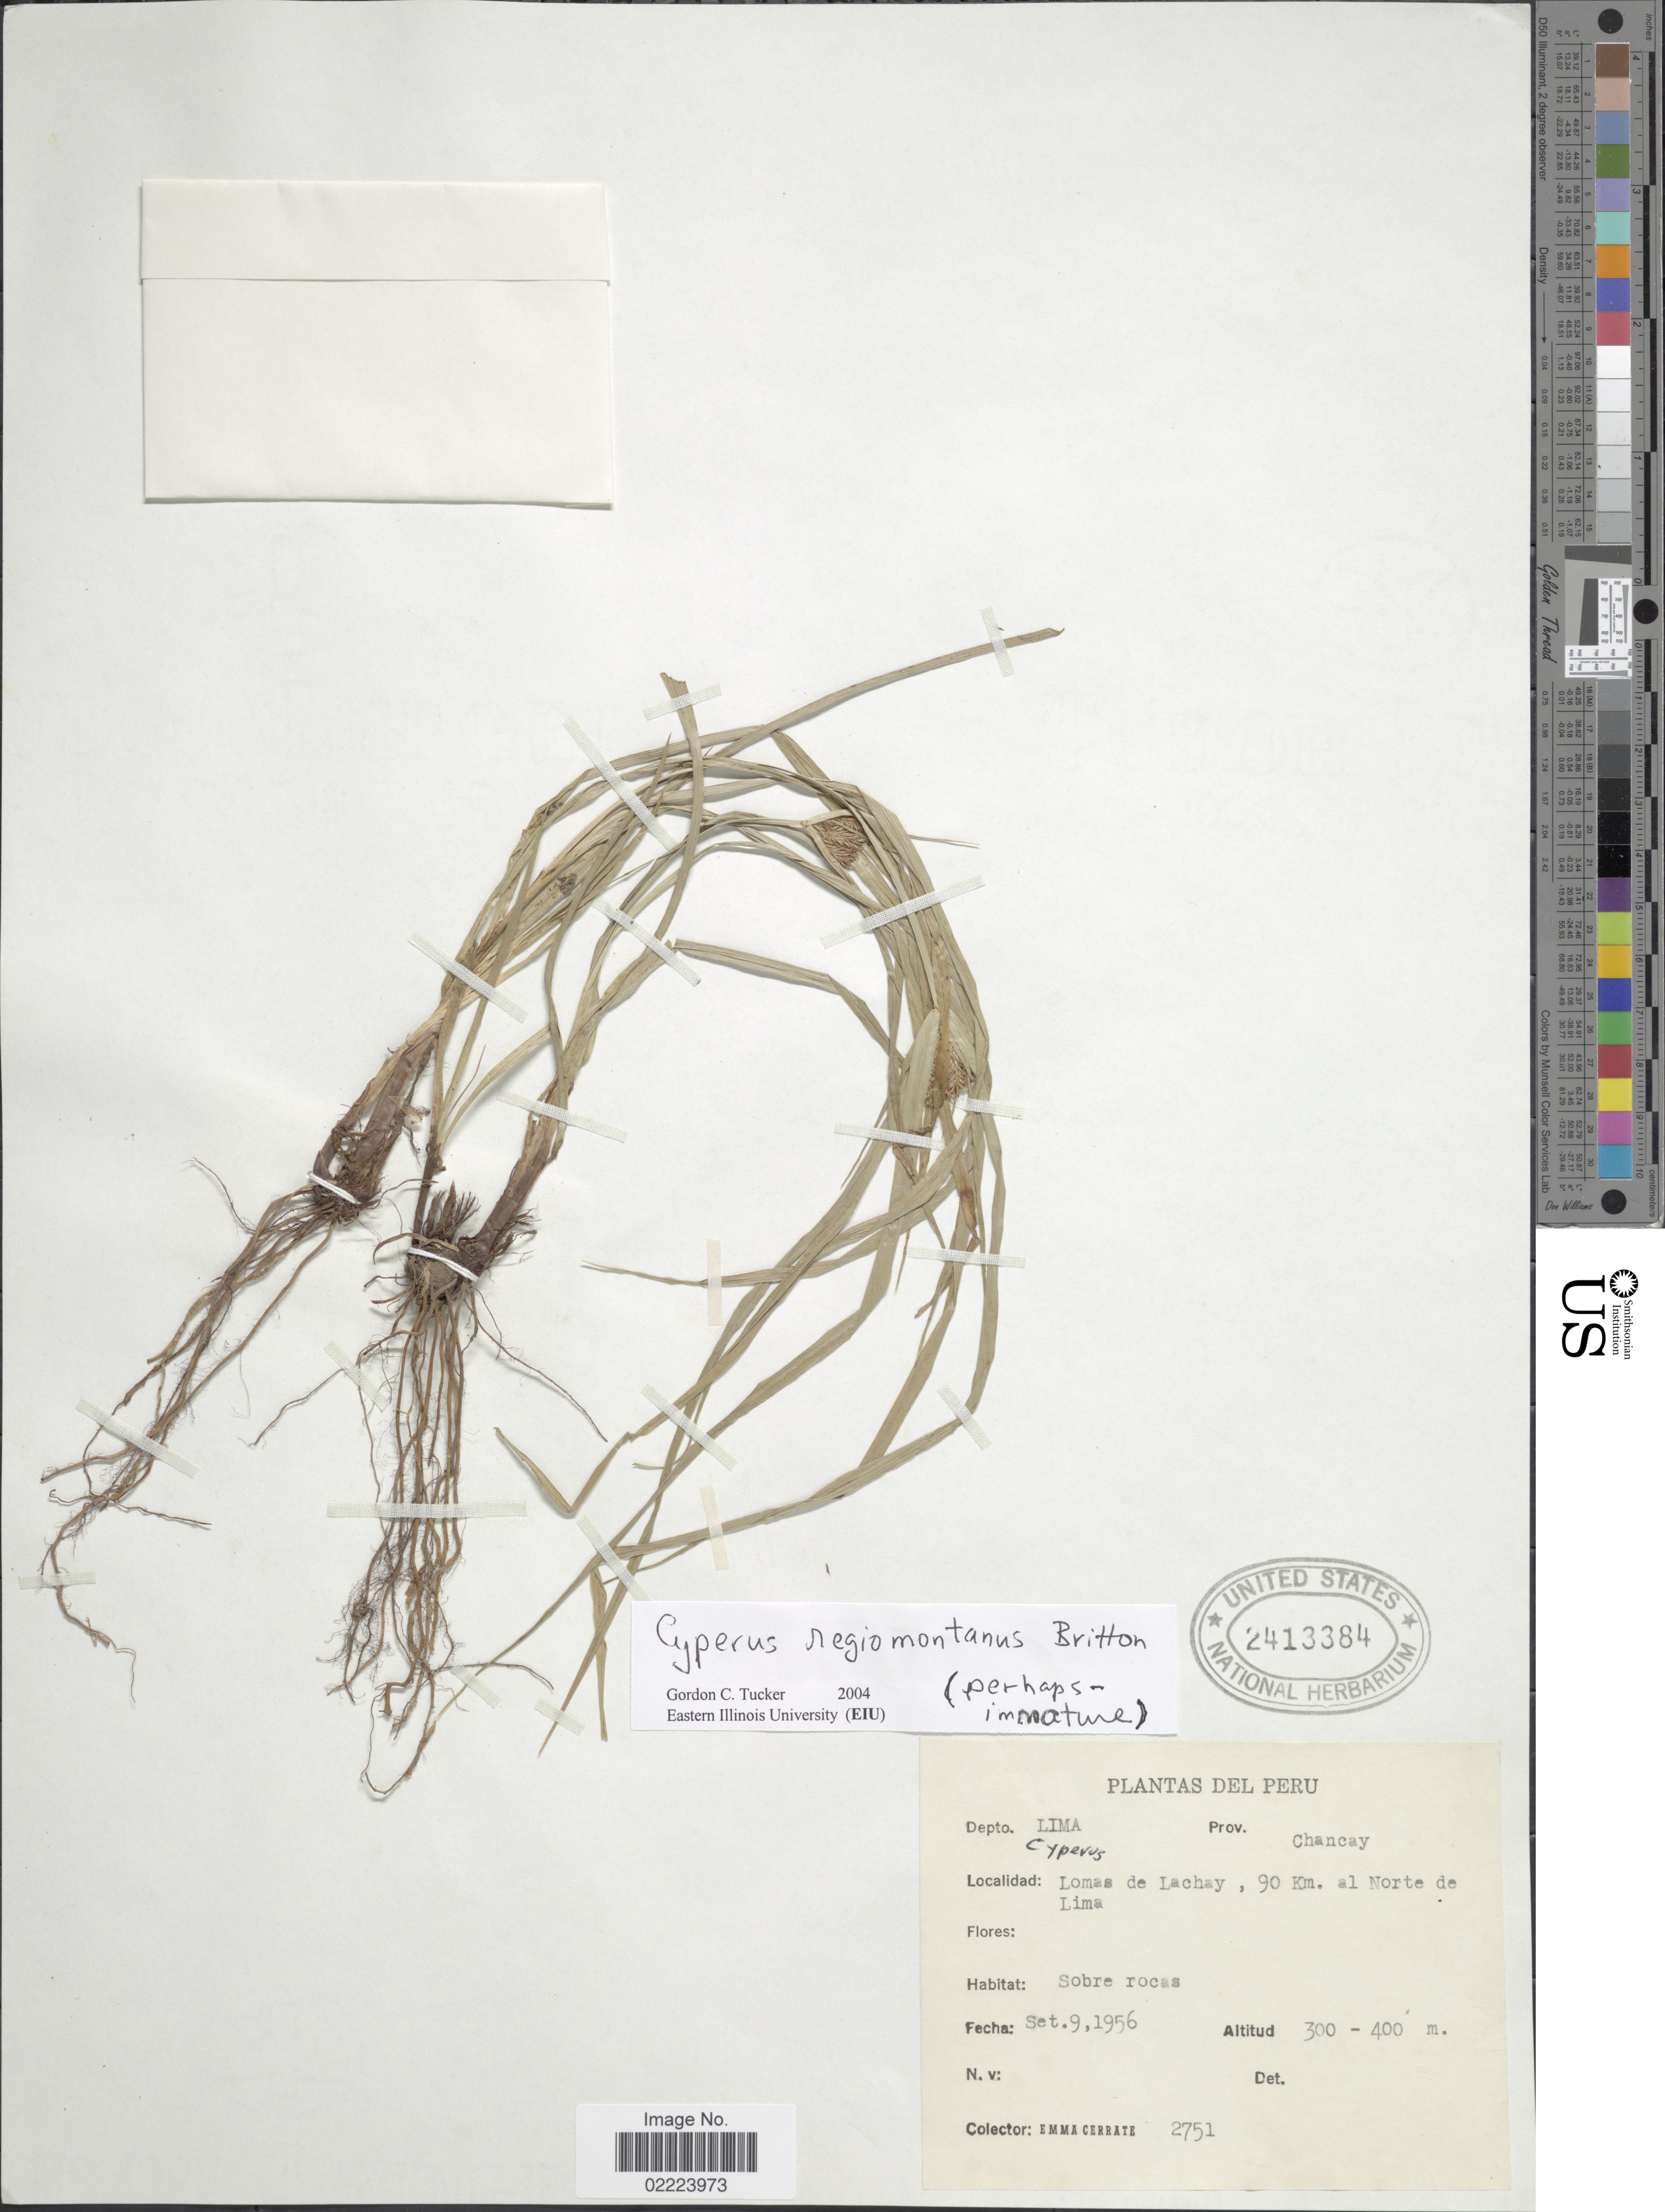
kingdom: Plantae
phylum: Tracheophyta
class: Liliopsida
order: Poales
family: Cyperaceae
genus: Cyperus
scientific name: Cyperus regiomontanus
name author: Britton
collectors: E. Cerrate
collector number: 2751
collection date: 1956-09-09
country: Peru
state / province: Lima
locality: Depto. Lima, Prov. Chancay, Loma de Lachay, 90 km. al Norte de Lima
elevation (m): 300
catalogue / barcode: US 2413384